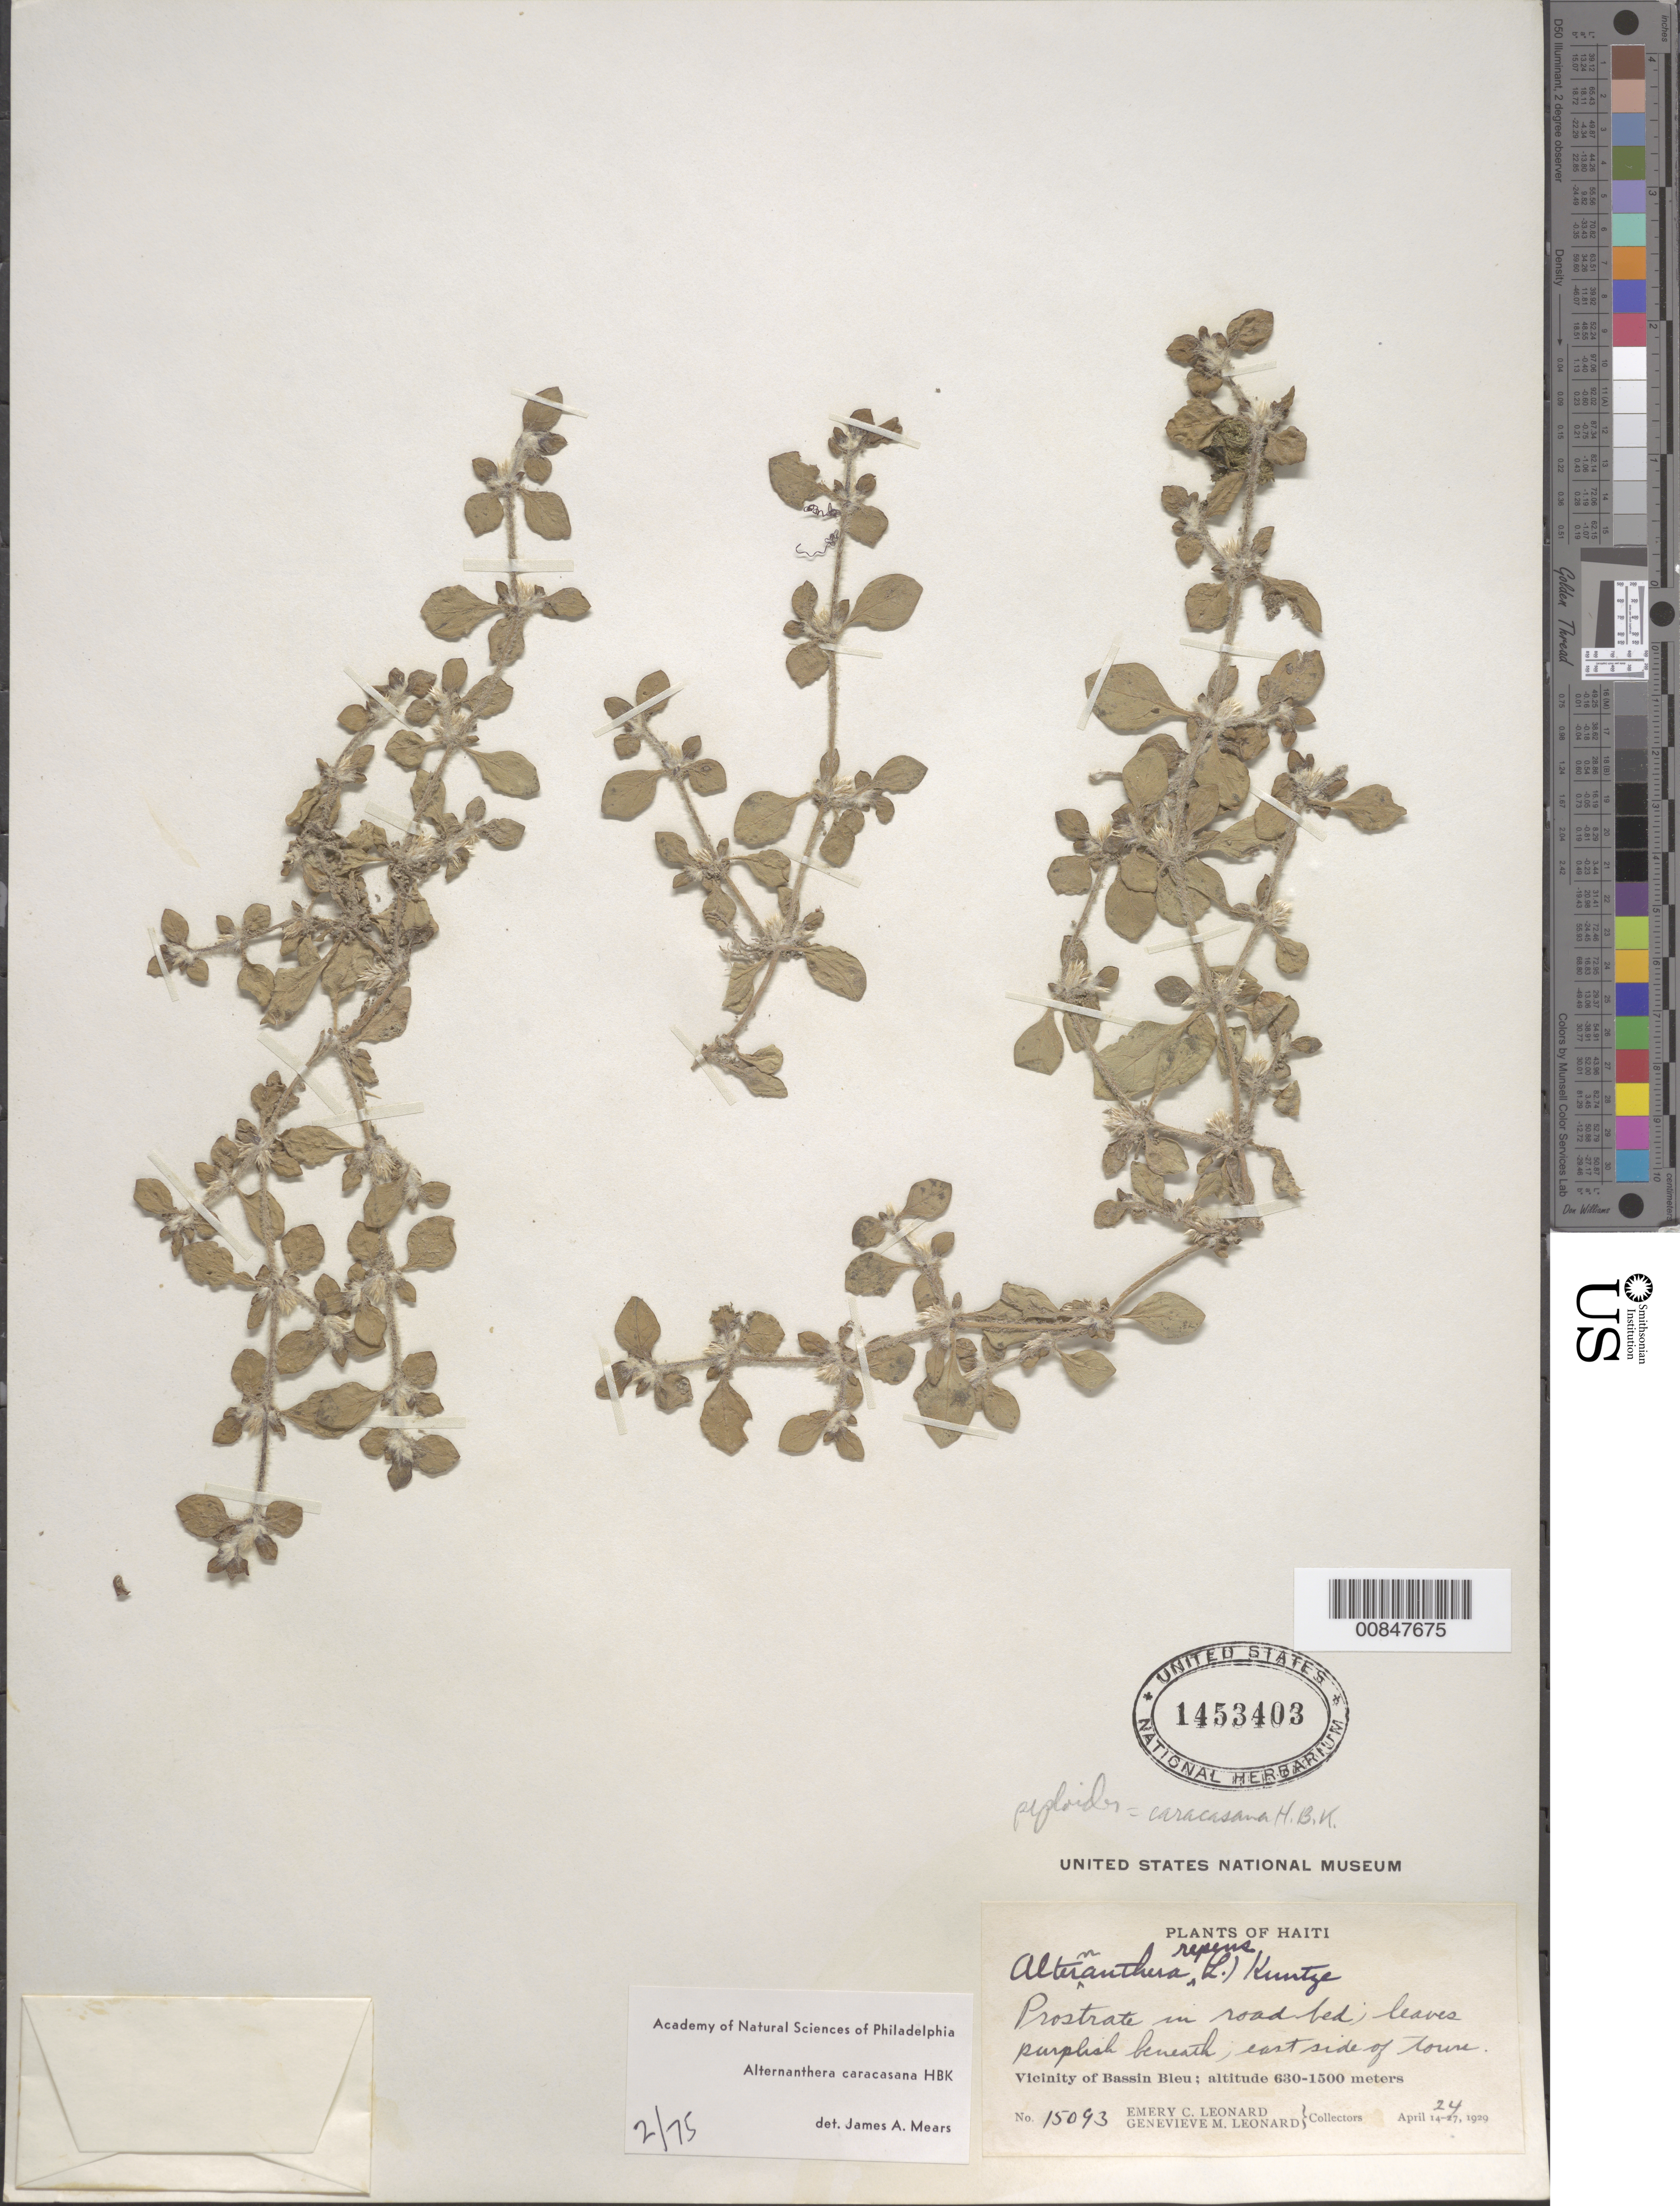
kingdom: Plantae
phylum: Tracheophyta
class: Magnoliopsida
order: Caryophyllales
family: Amaranthaceae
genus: Alternanthera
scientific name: Alternanthera caracasana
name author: Kunth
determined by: Mears, J. A., (PH), Academy of Natural Sciences of Philadelphia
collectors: E. C. Leonard & G. M. Leonard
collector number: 15093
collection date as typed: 24 Apr 1929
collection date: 1929-04-24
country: Haiti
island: Hispaniola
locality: Vicinity of Bassin Bleu. East side of town.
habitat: In road bed.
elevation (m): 630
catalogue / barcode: US 1453403